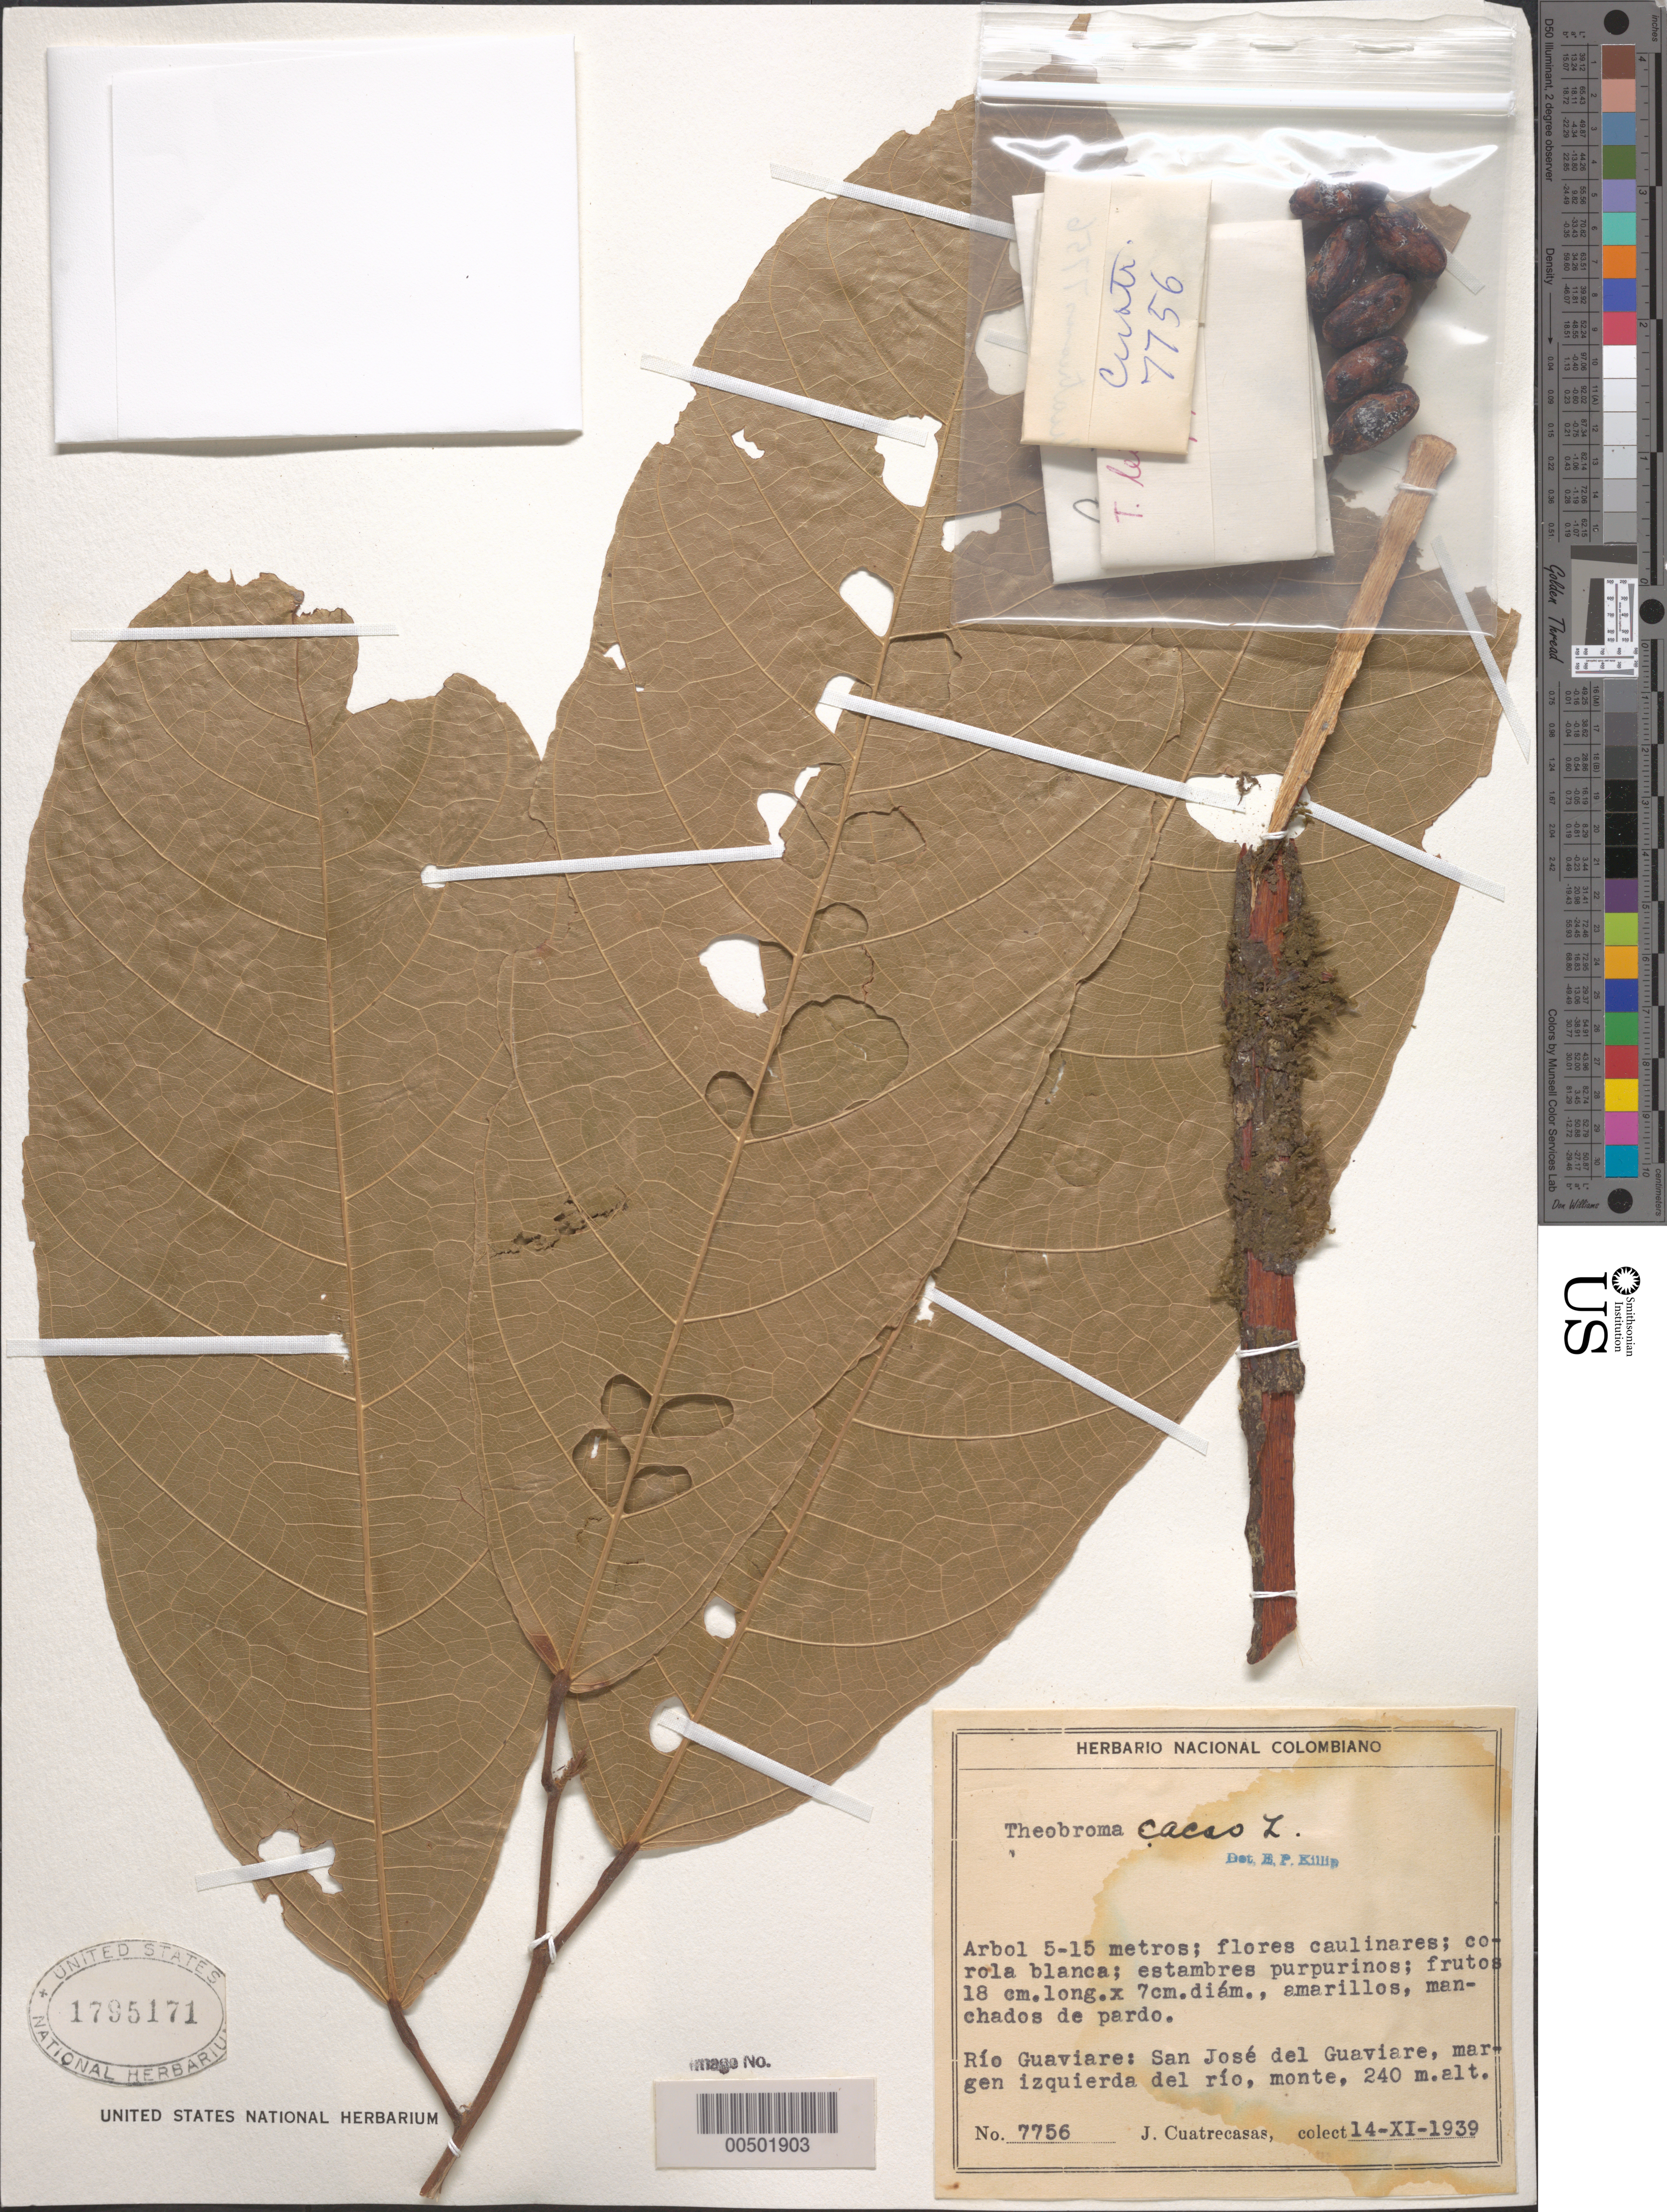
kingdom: Plantae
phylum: Tracheophyta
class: Magnoliopsida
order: Malvales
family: Malvaceae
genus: Theobroma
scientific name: Theobroma cacao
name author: L.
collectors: J. Cuatrecasas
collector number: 7756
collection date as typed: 14 Nov 1939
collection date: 1939-11-14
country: Colombia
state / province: Vaupés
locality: Río Guaviare, San José del Guaviare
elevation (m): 240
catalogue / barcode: US 1795171